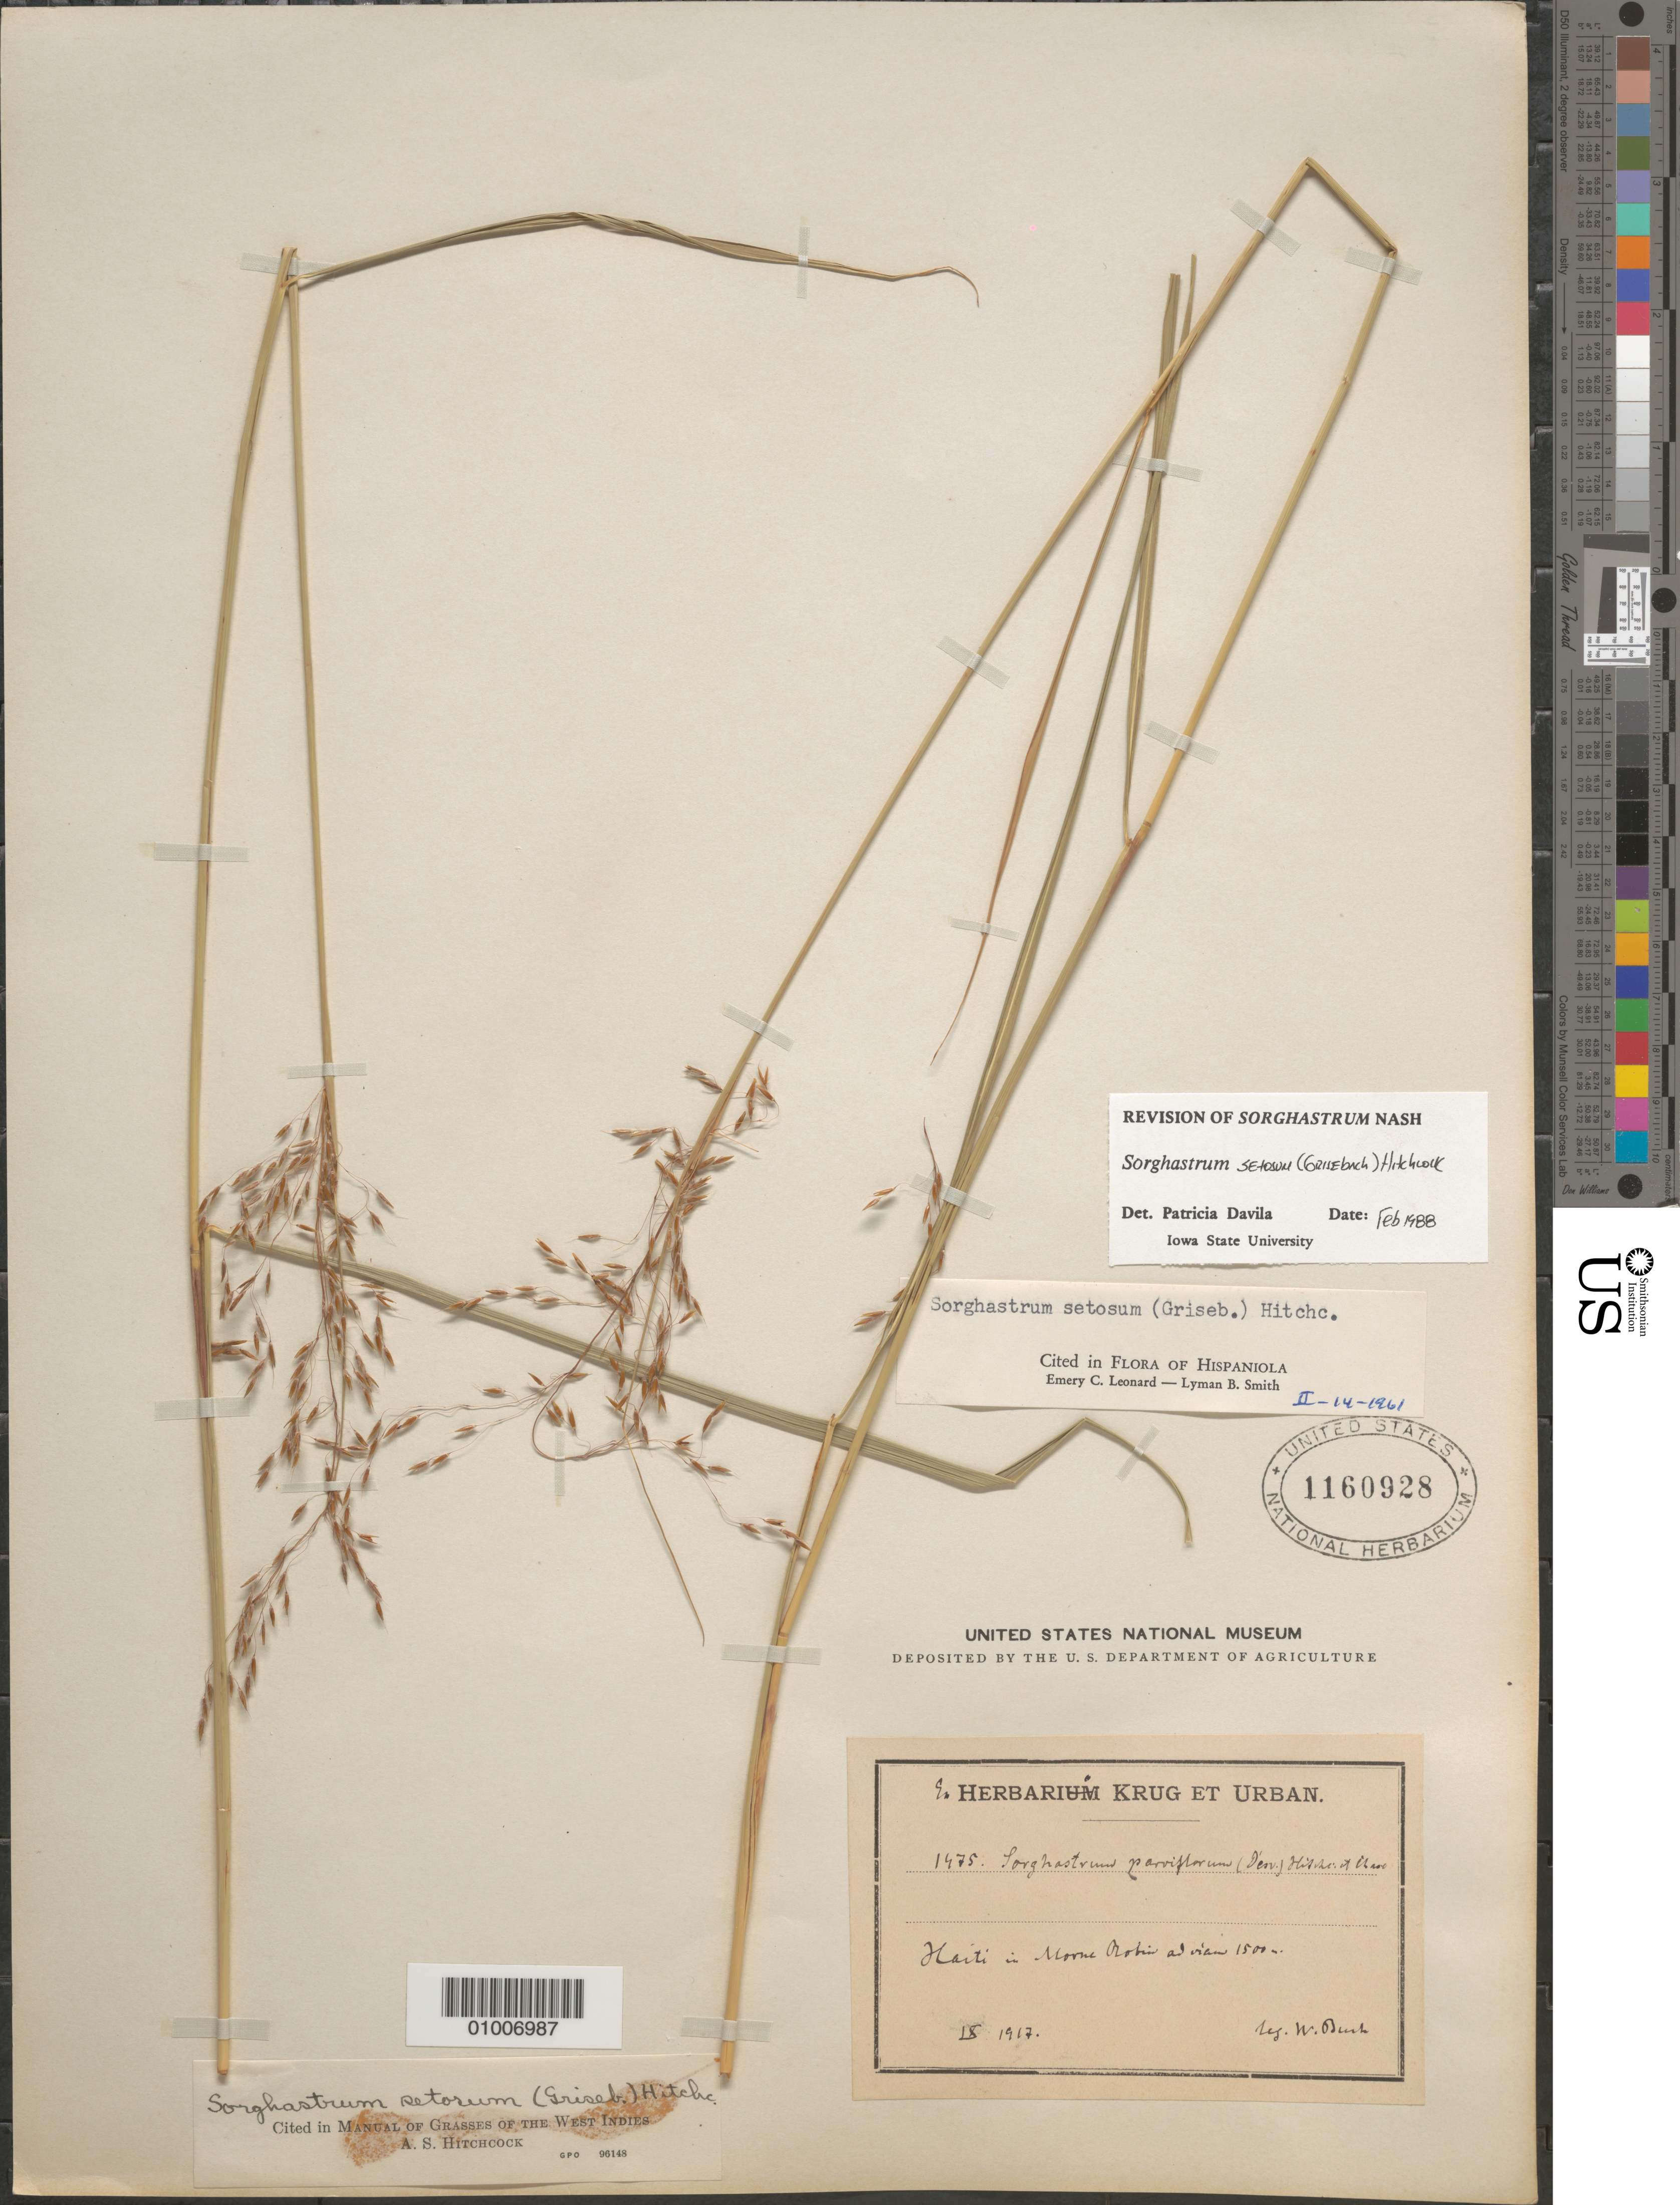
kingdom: Plantae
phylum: Tracheophyta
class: Liliopsida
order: Poales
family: Poaceae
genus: Sorghastrum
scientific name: Sorghastrum setosum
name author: (Griseb.) Hitchc.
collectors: W. Buch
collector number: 1475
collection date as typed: Sep 1917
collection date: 1917-09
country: Haiti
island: Hispaniola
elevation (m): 1500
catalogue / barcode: US 1160928